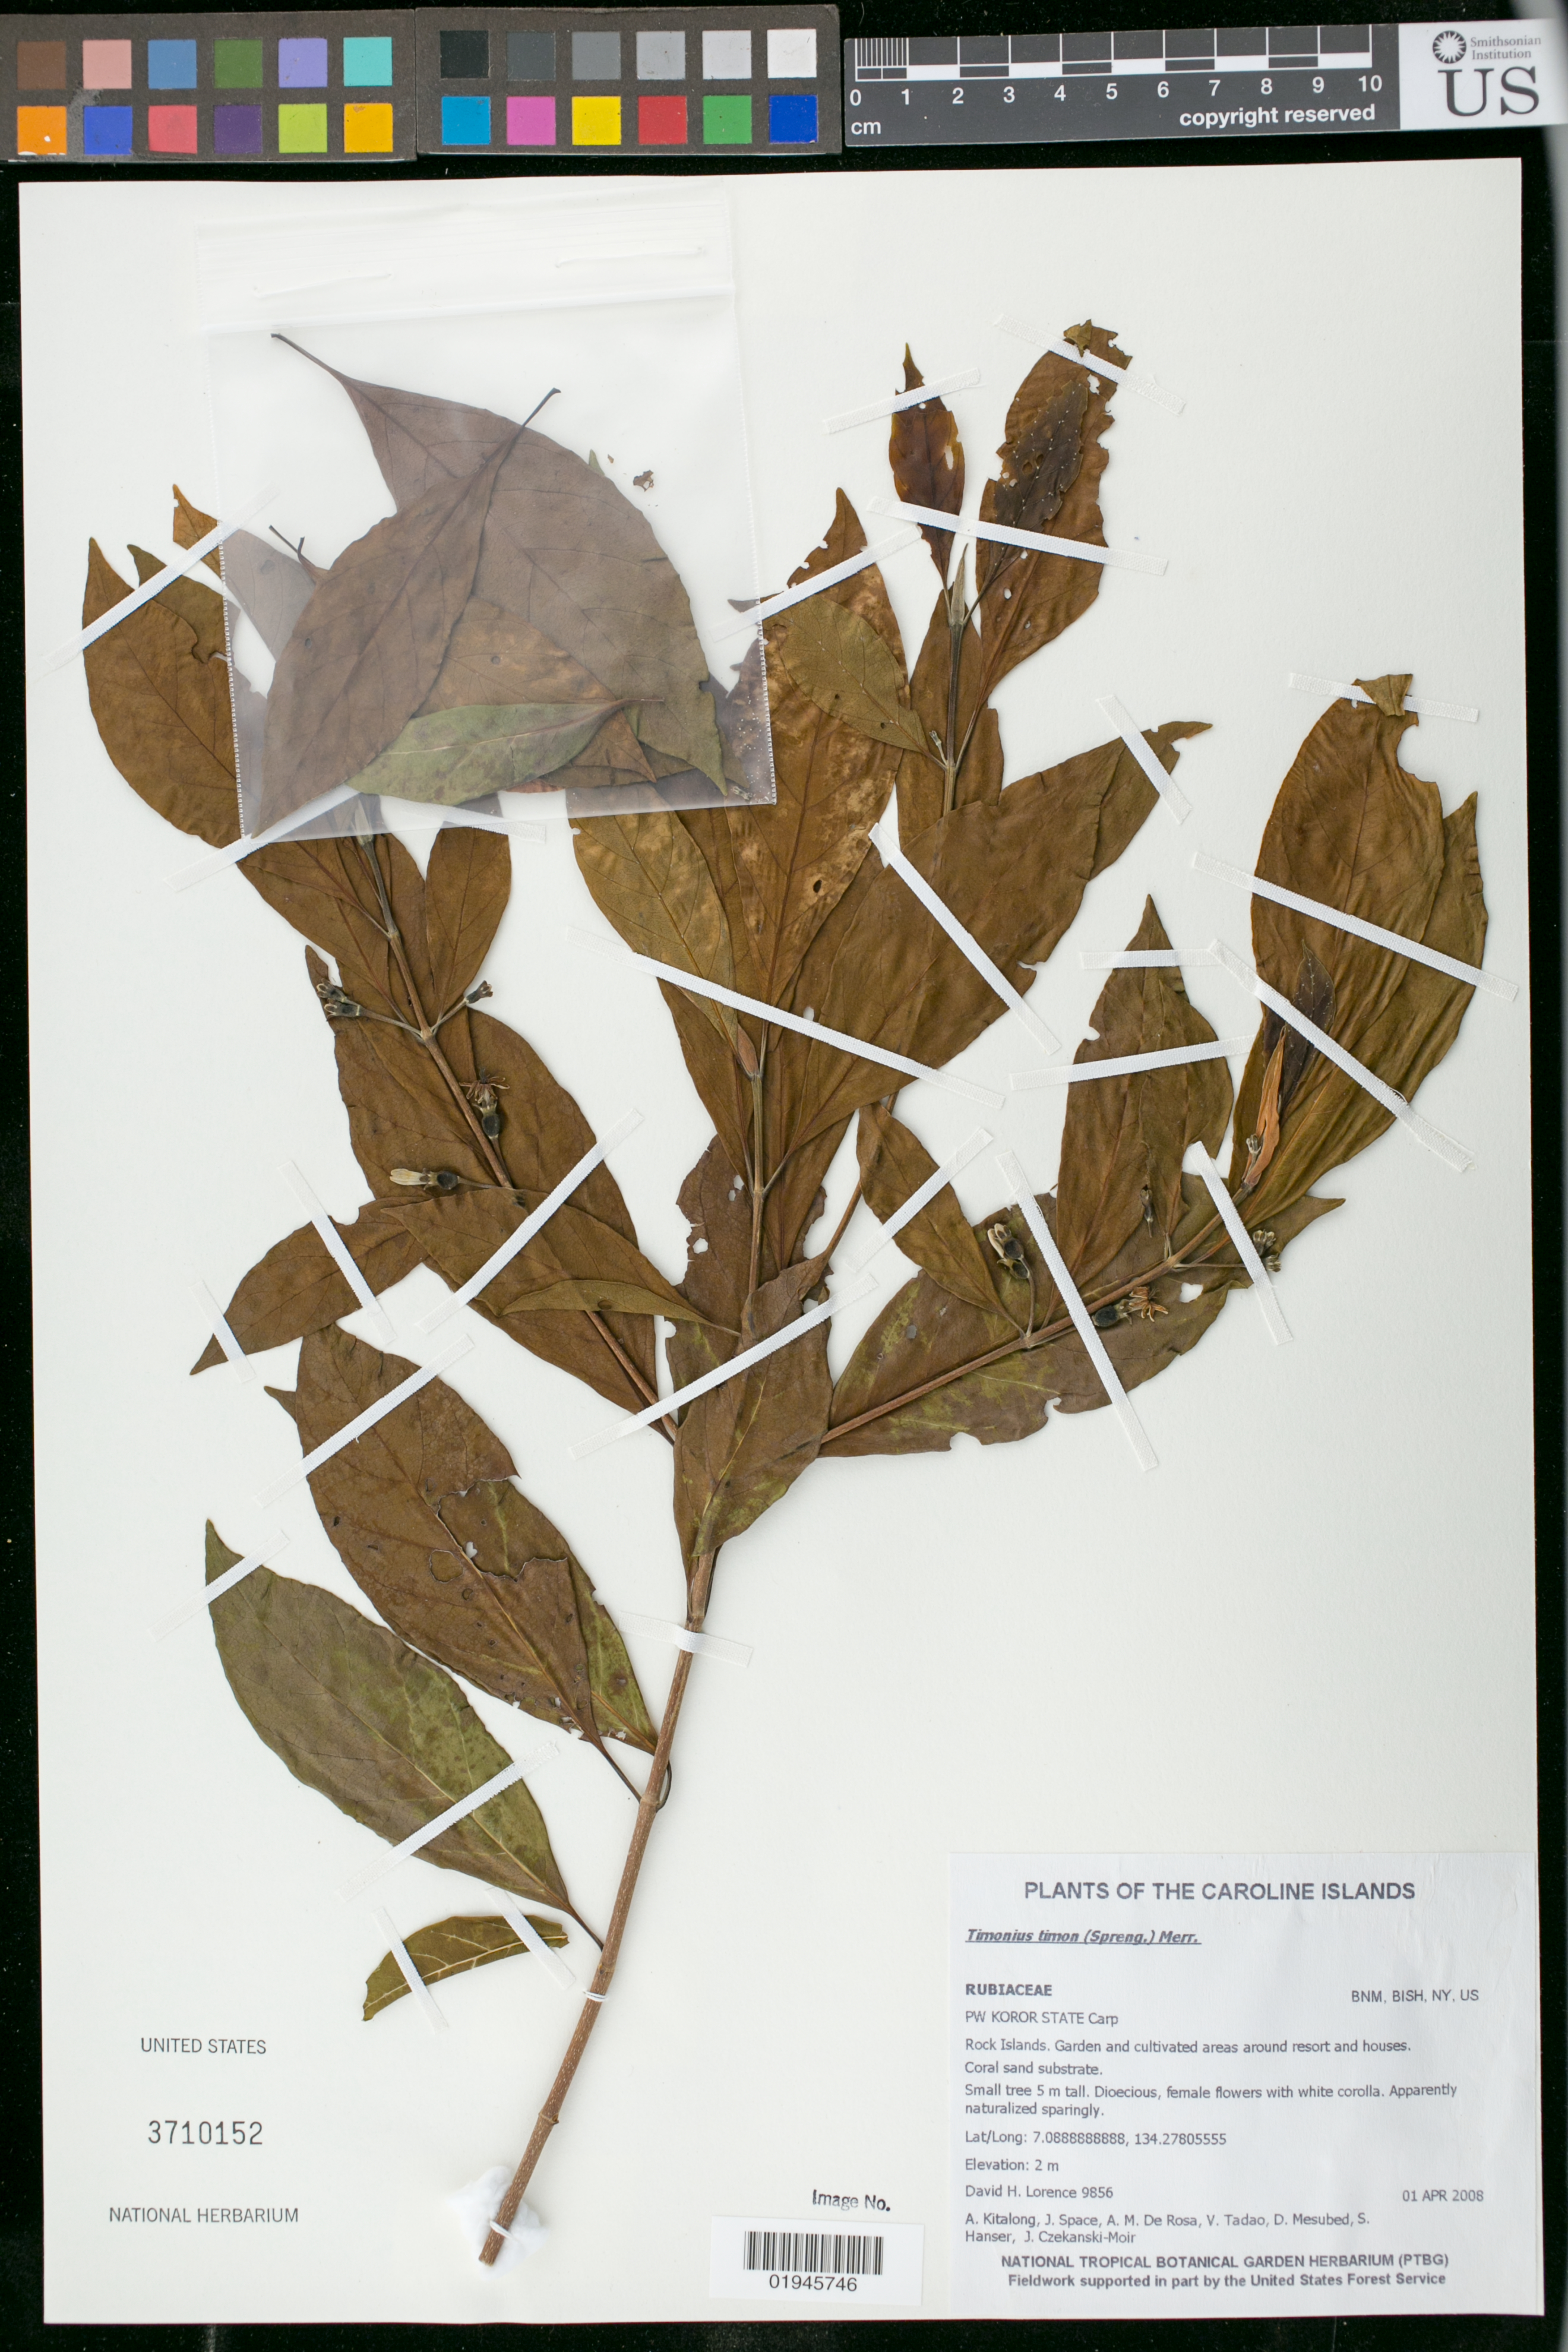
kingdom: Plantae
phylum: Tracheophyta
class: Magnoliopsida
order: Gentianales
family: Rubiaceae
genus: Timonius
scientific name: Timonius timon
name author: (Spreng.) Merr.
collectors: D. Lorence, A. Kitalong, J. Space, A. De Rosa, V. Tadao, D. Mesubed & S. Hanser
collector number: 9856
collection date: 2008-04-01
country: Palau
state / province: Koror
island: Rock Islands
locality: Garden and cultivated areas around resort and houses.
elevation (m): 2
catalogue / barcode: US 3710152